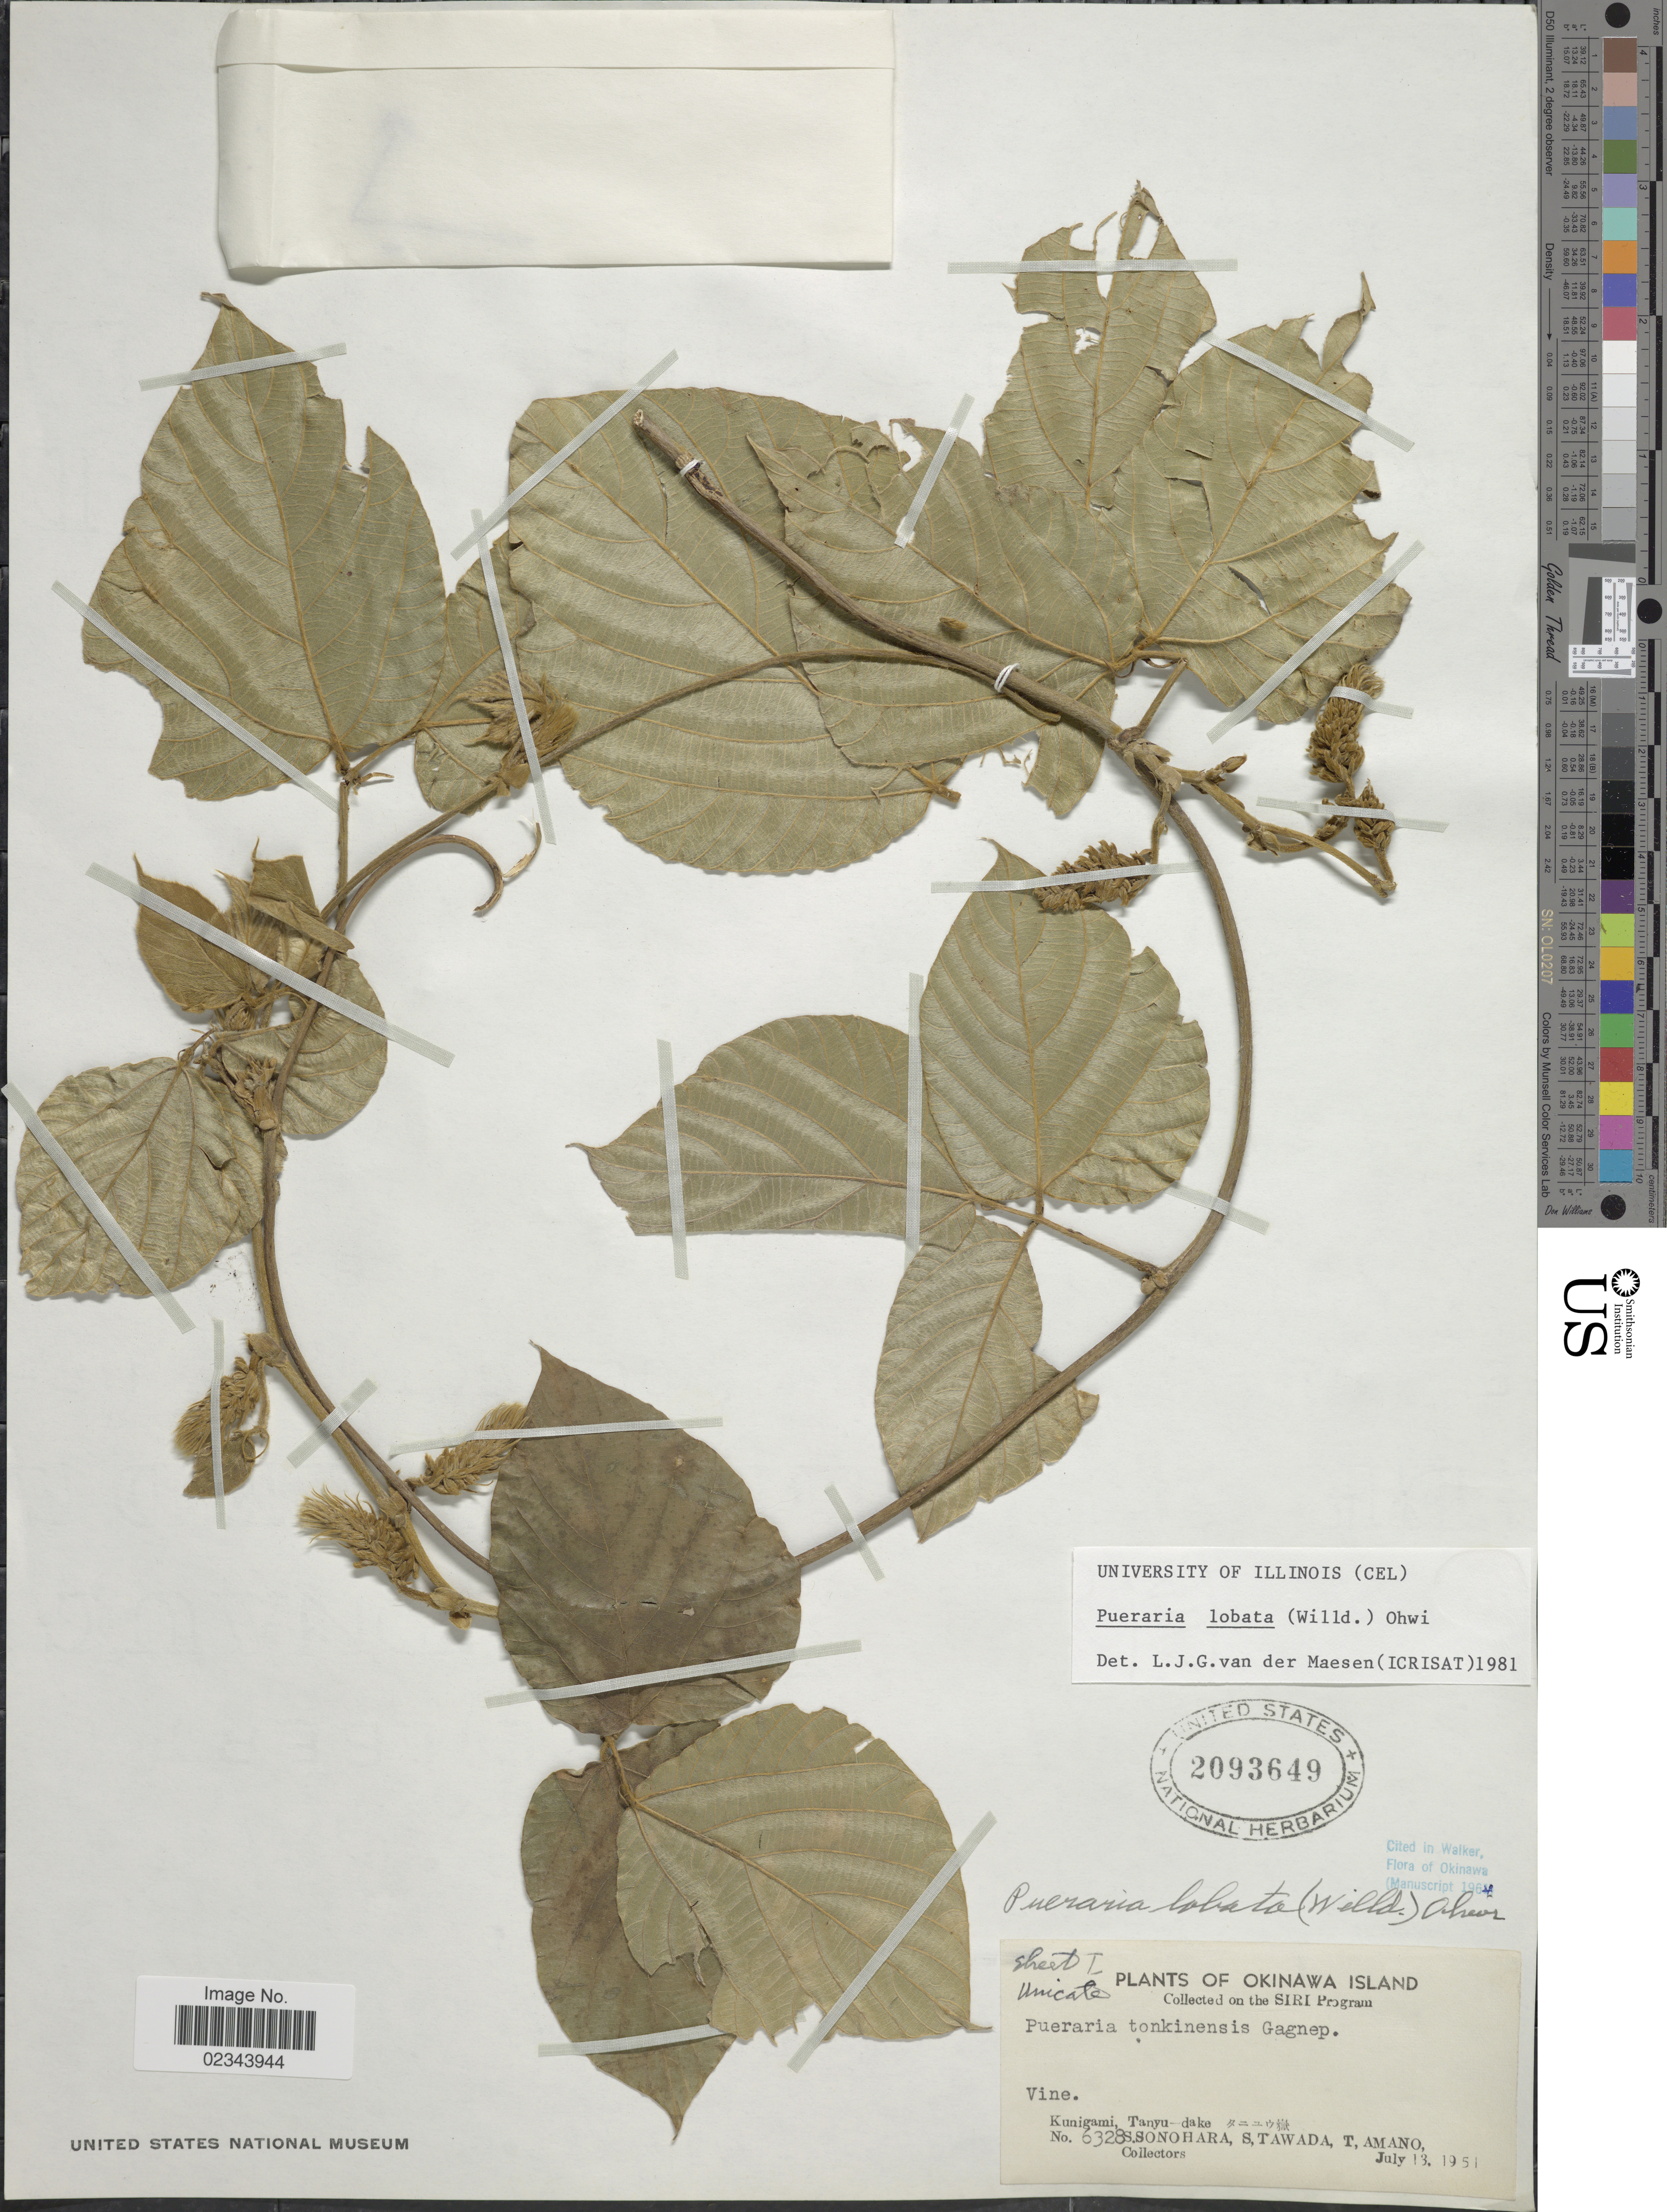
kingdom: Plantae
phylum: Tracheophyta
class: Magnoliopsida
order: Fabales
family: Fabaceae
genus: Pueraria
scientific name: Pueraria lobata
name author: (Willd.) Ohwi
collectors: S. Sonohara, S. Tawada & T. Amano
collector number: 6328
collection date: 1951-07-13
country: Japan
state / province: Okinawa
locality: Kunigami, Tanyu-dake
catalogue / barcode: US 2093649